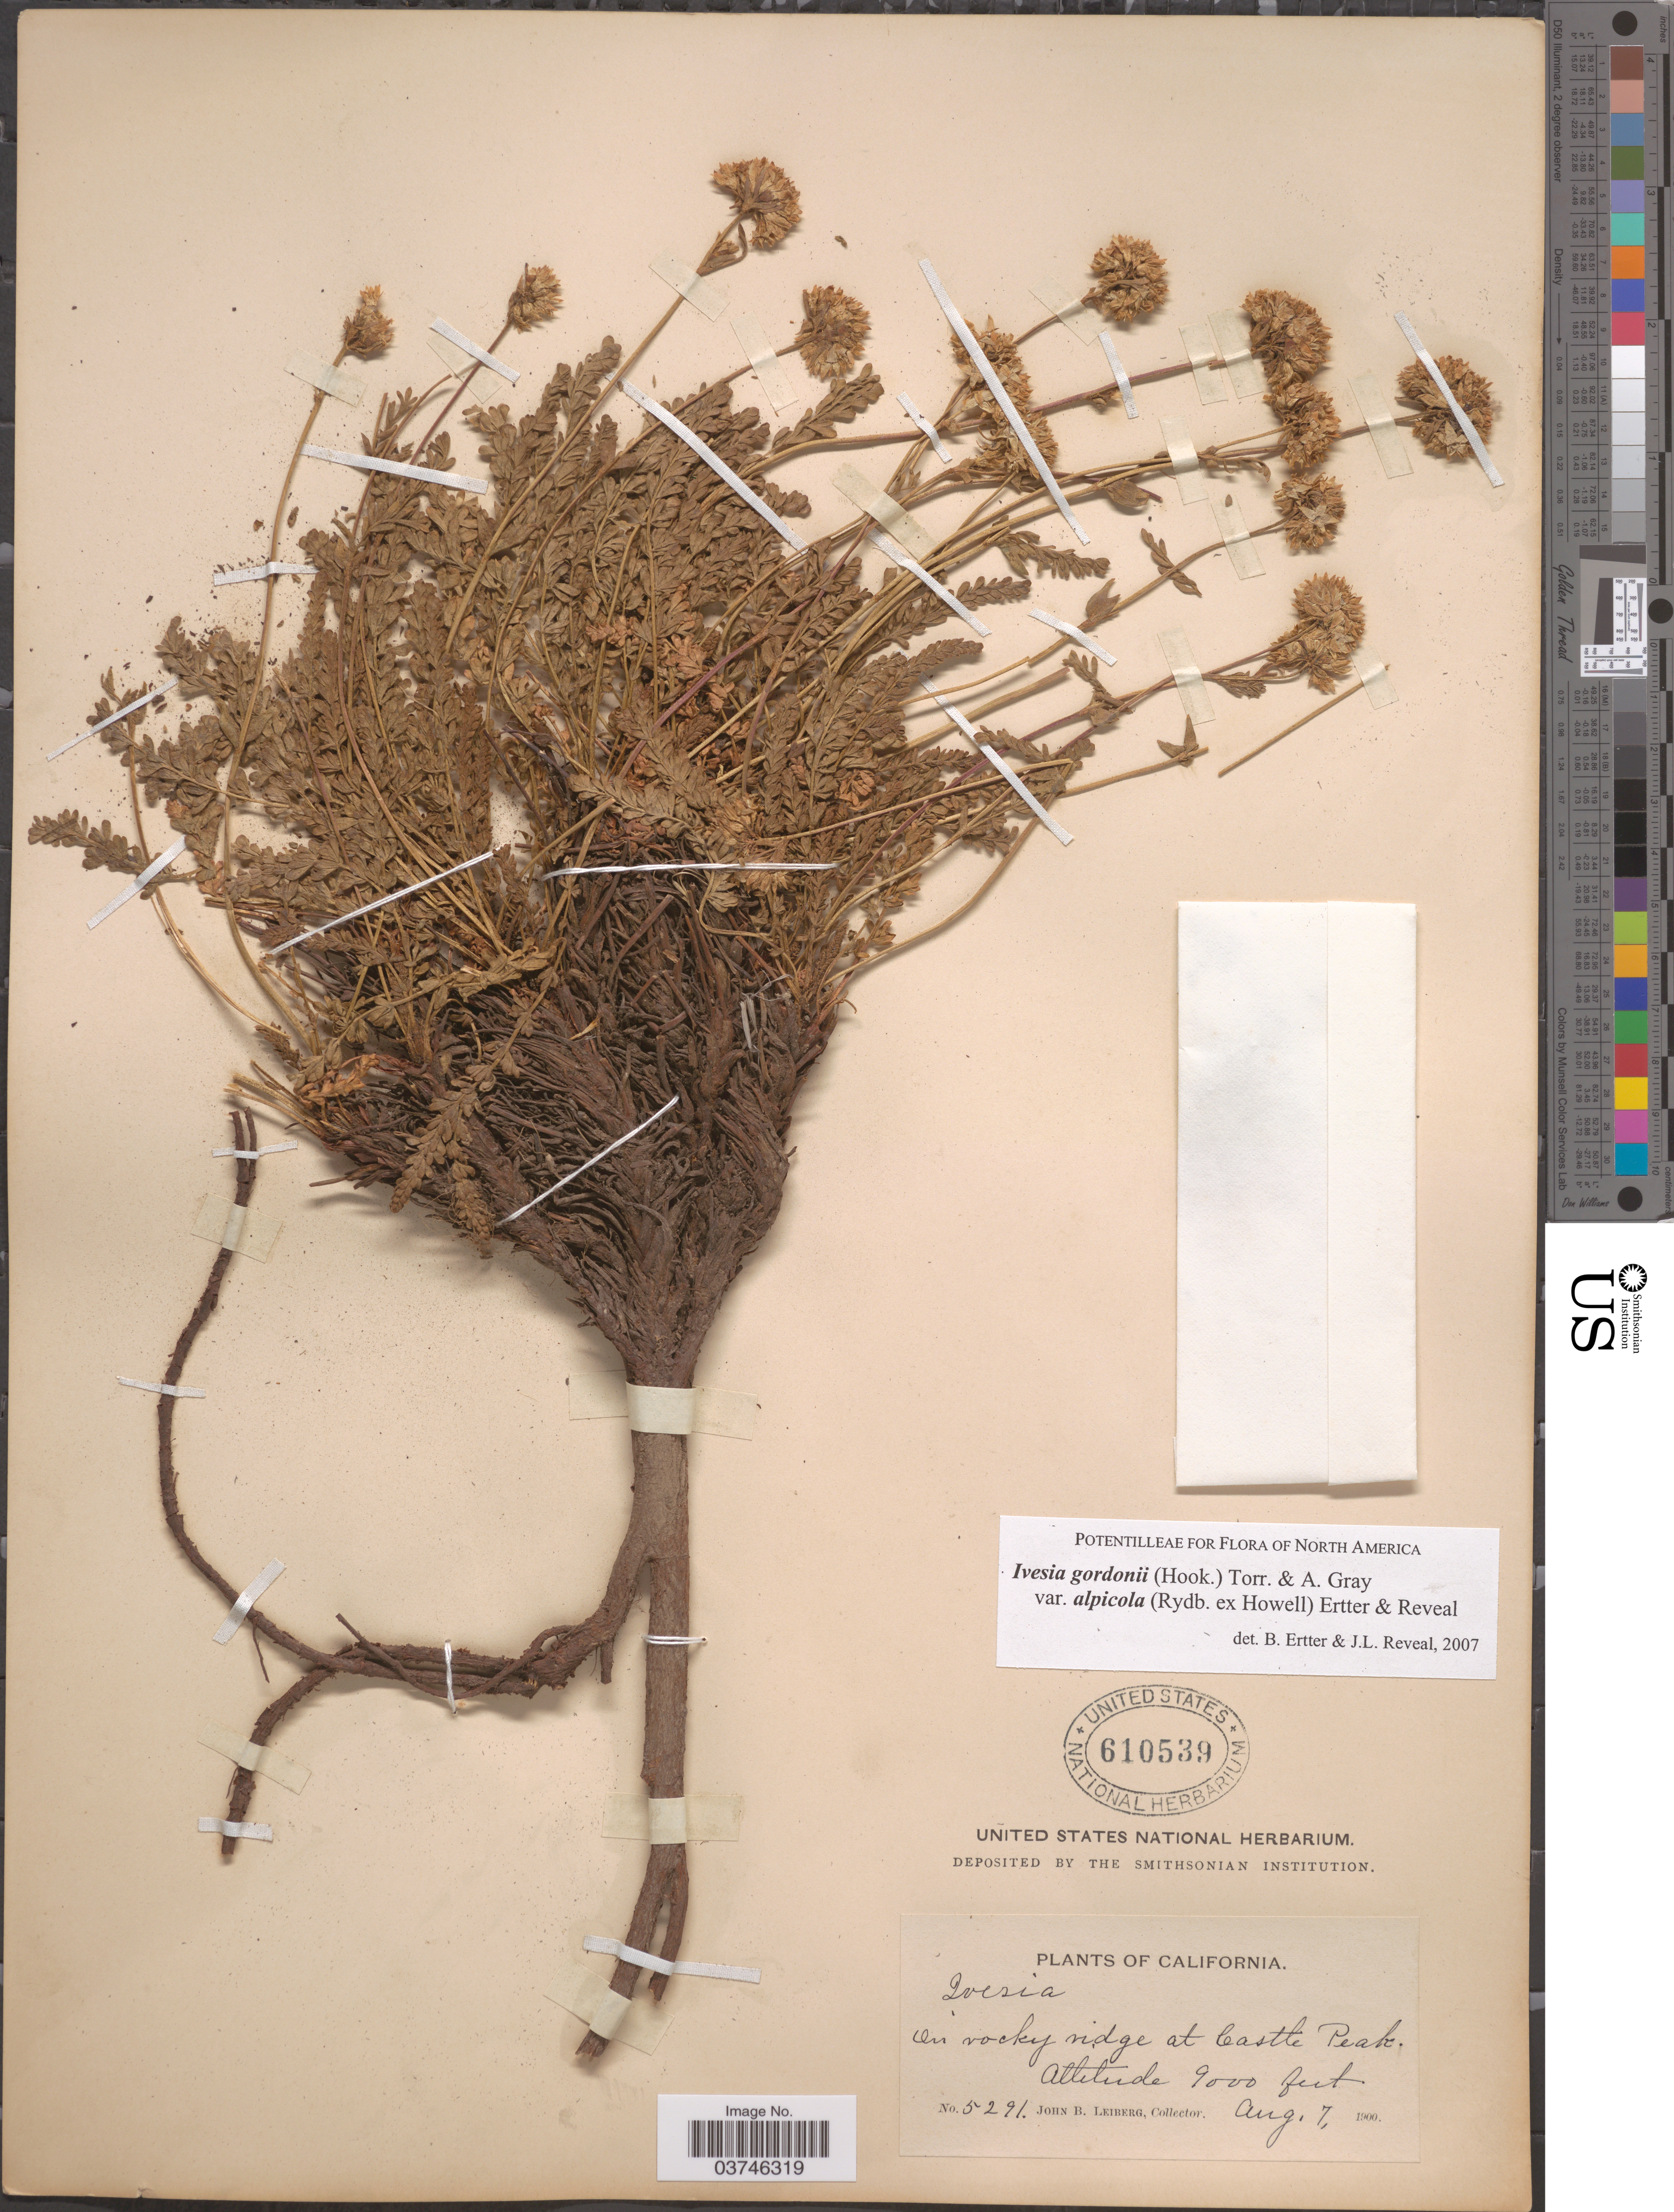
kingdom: Plantae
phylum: Tracheophyta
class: Magnoliopsida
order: Rosales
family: Rosaceae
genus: Potentilla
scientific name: Potentilla gordonii var. alpicola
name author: (Rydb. ex Howell) Mosyakin & Shiyan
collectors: J. B. Leiberg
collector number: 5291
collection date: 1900-08-07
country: United States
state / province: California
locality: On rocky ridge at Castle Peak.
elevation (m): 2743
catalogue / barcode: US 610539